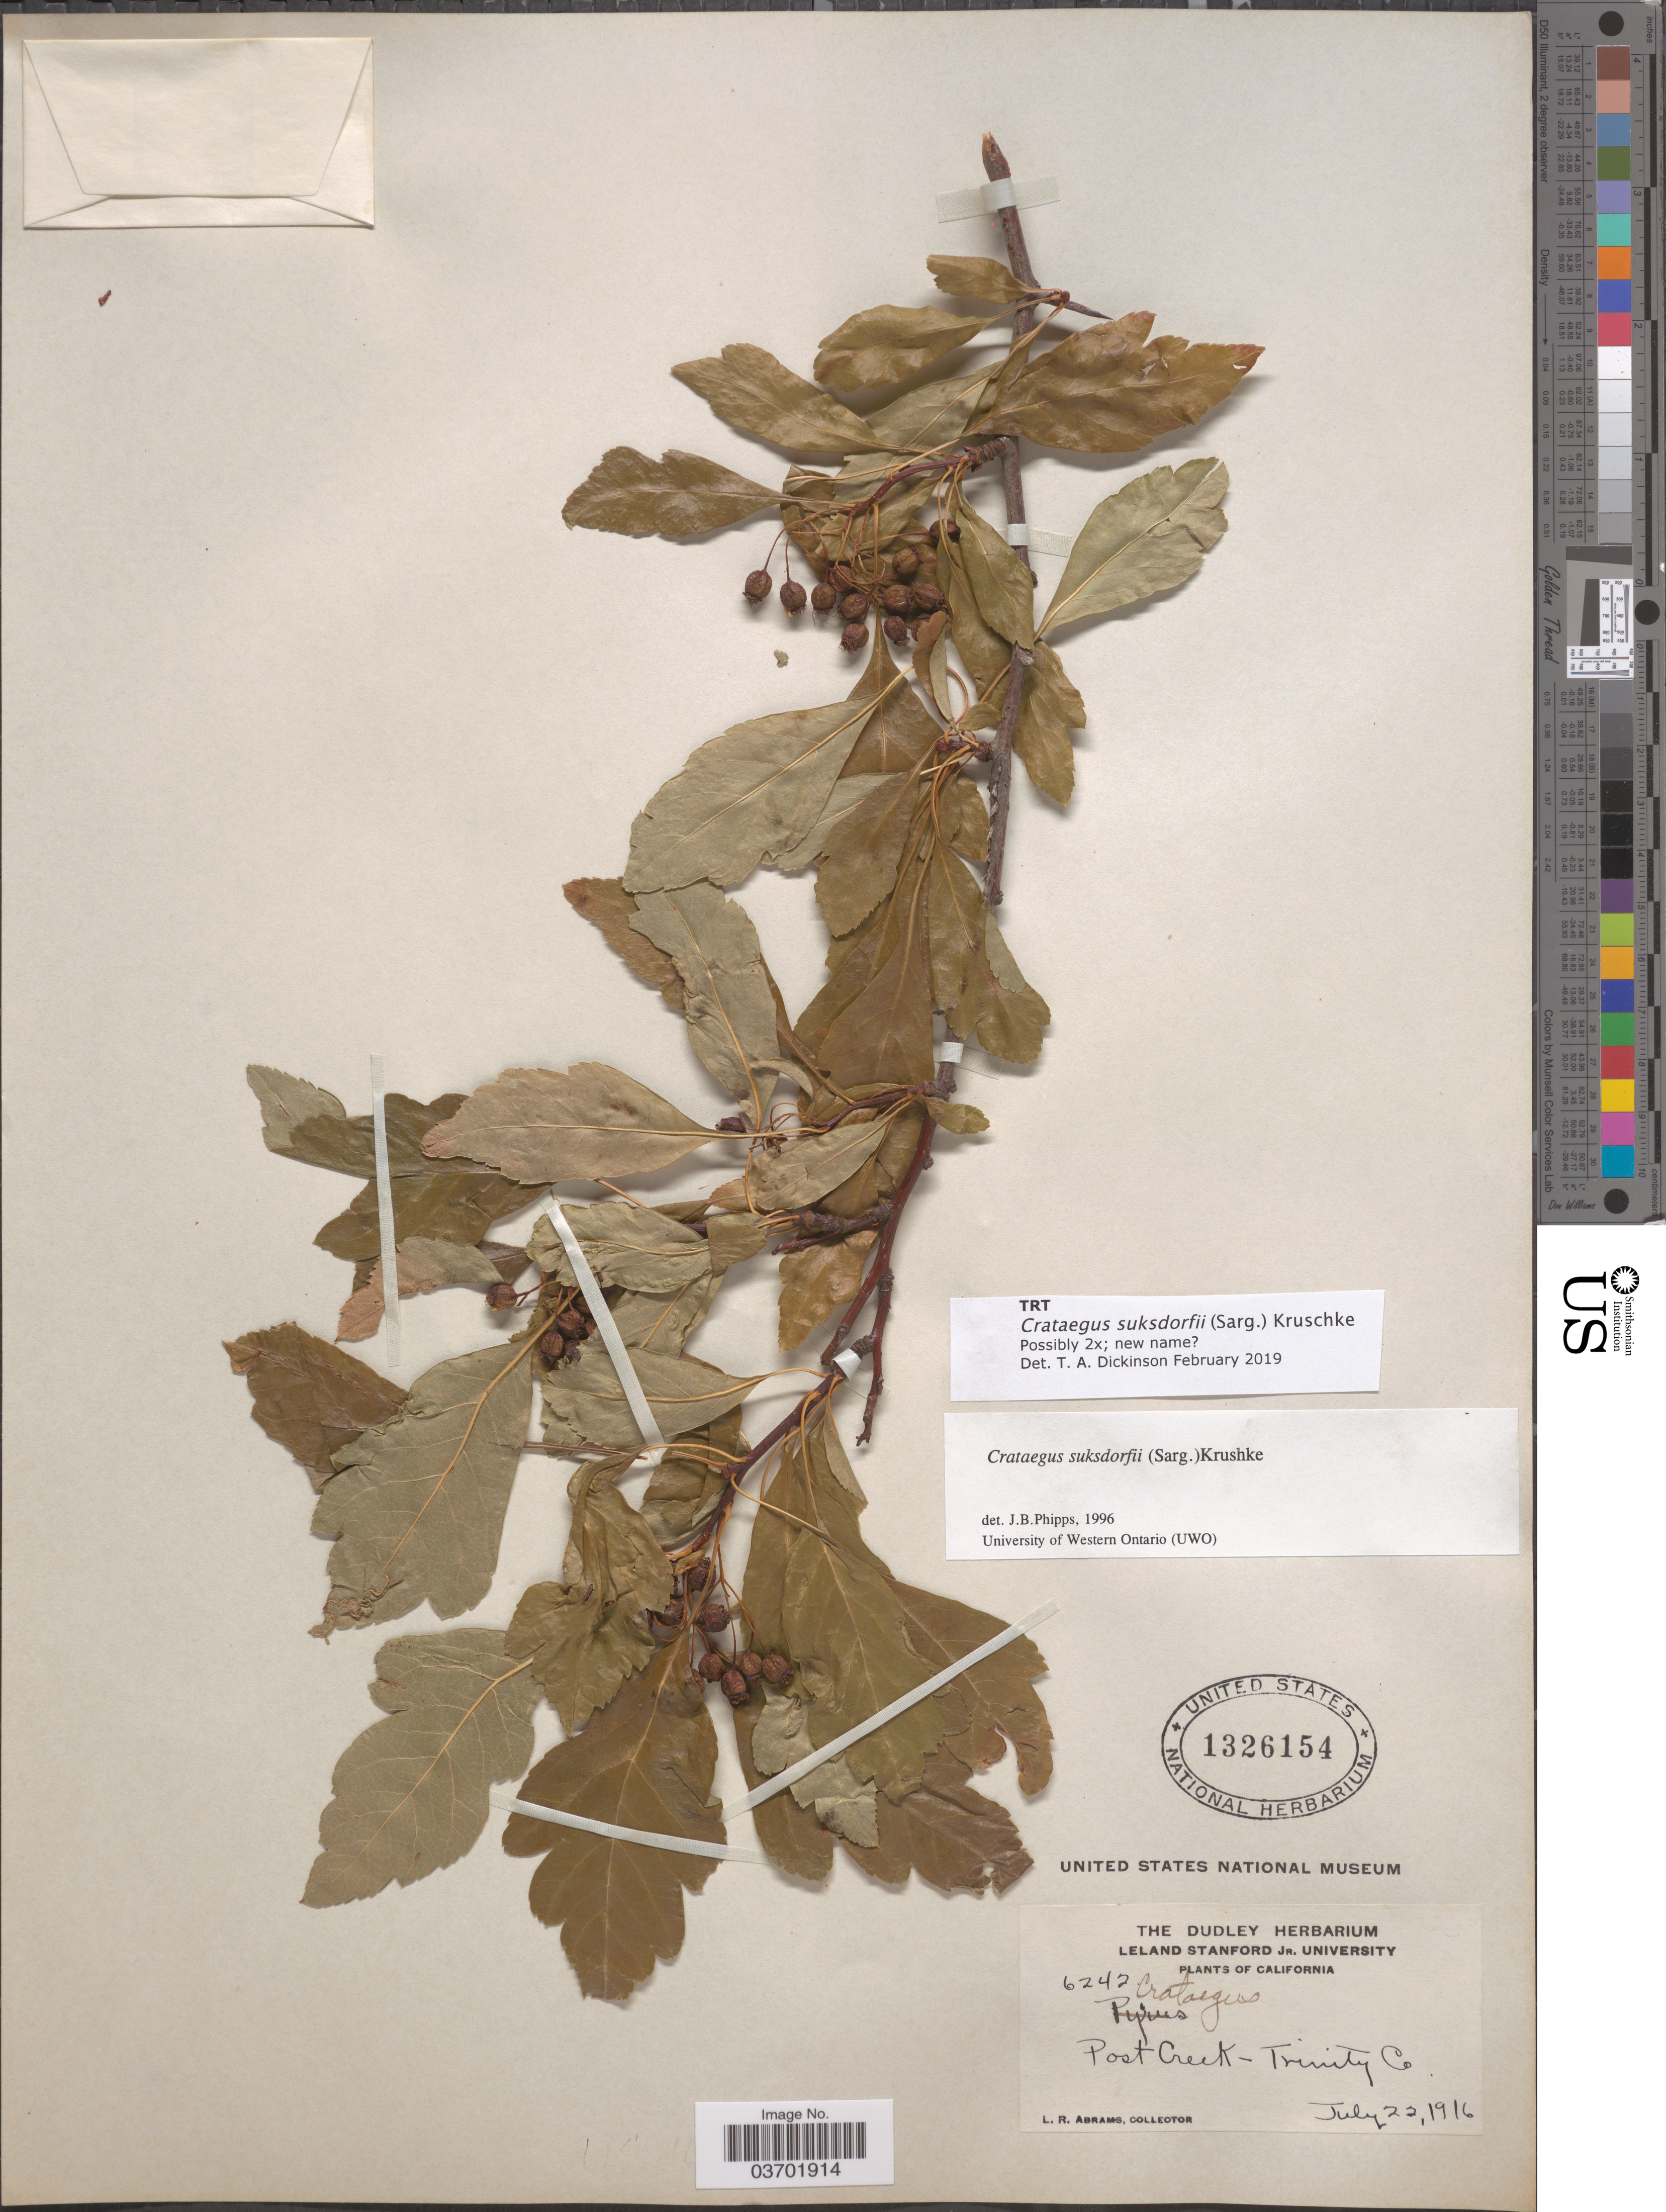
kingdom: Plantae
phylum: Tracheophyta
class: Magnoliopsida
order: Rosales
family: Rosaceae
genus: Crataegus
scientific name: Crataegus suksdorfii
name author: (Sarg.) Kruschke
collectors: L. Abrams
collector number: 6242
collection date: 1916-07-22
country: United States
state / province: California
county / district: Trinity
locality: Post Creek - Trinity Co.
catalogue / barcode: US 1326154